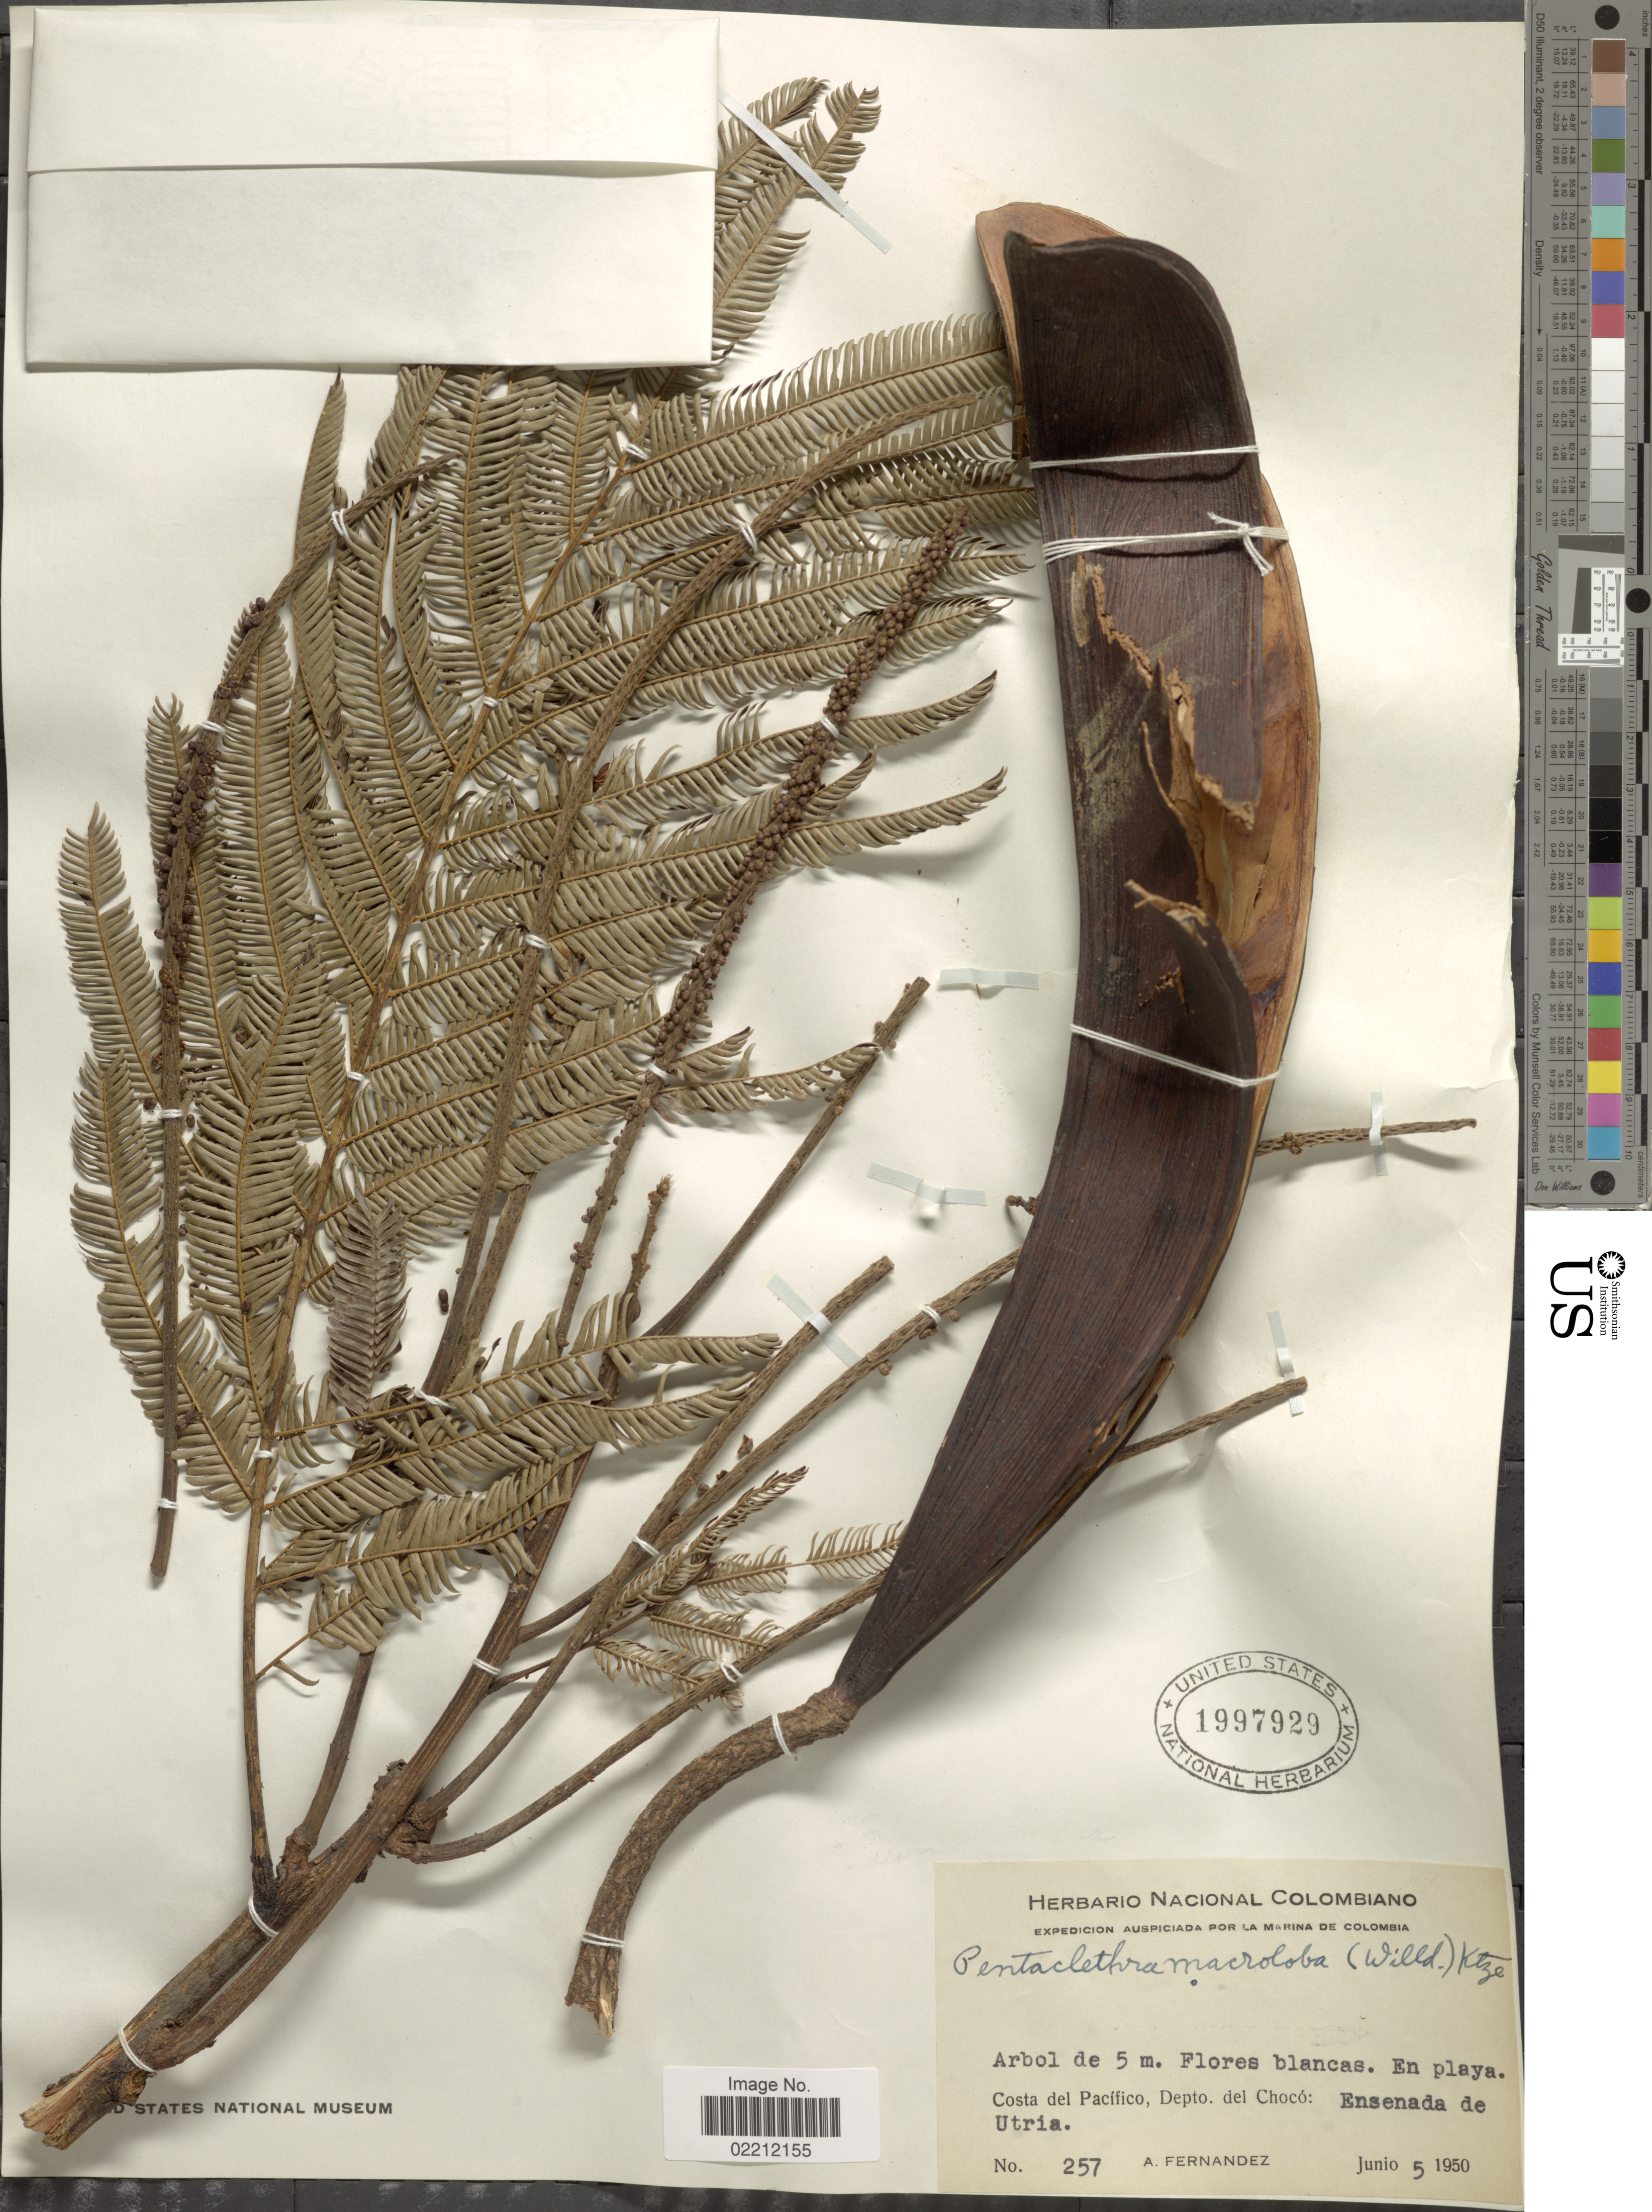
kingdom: Plantae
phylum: Tracheophyta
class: Magnoliopsida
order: Fabales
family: Fabaceae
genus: Pentaclethra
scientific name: Pentaclethra macroloba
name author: (Willd.) Kuntze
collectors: A. Fernandez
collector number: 257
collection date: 1950-06-05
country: Colombia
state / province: Chocó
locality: Costa del Pacifico, Depto. del Choco: Ensenada de Utria.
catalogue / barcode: US 1997929